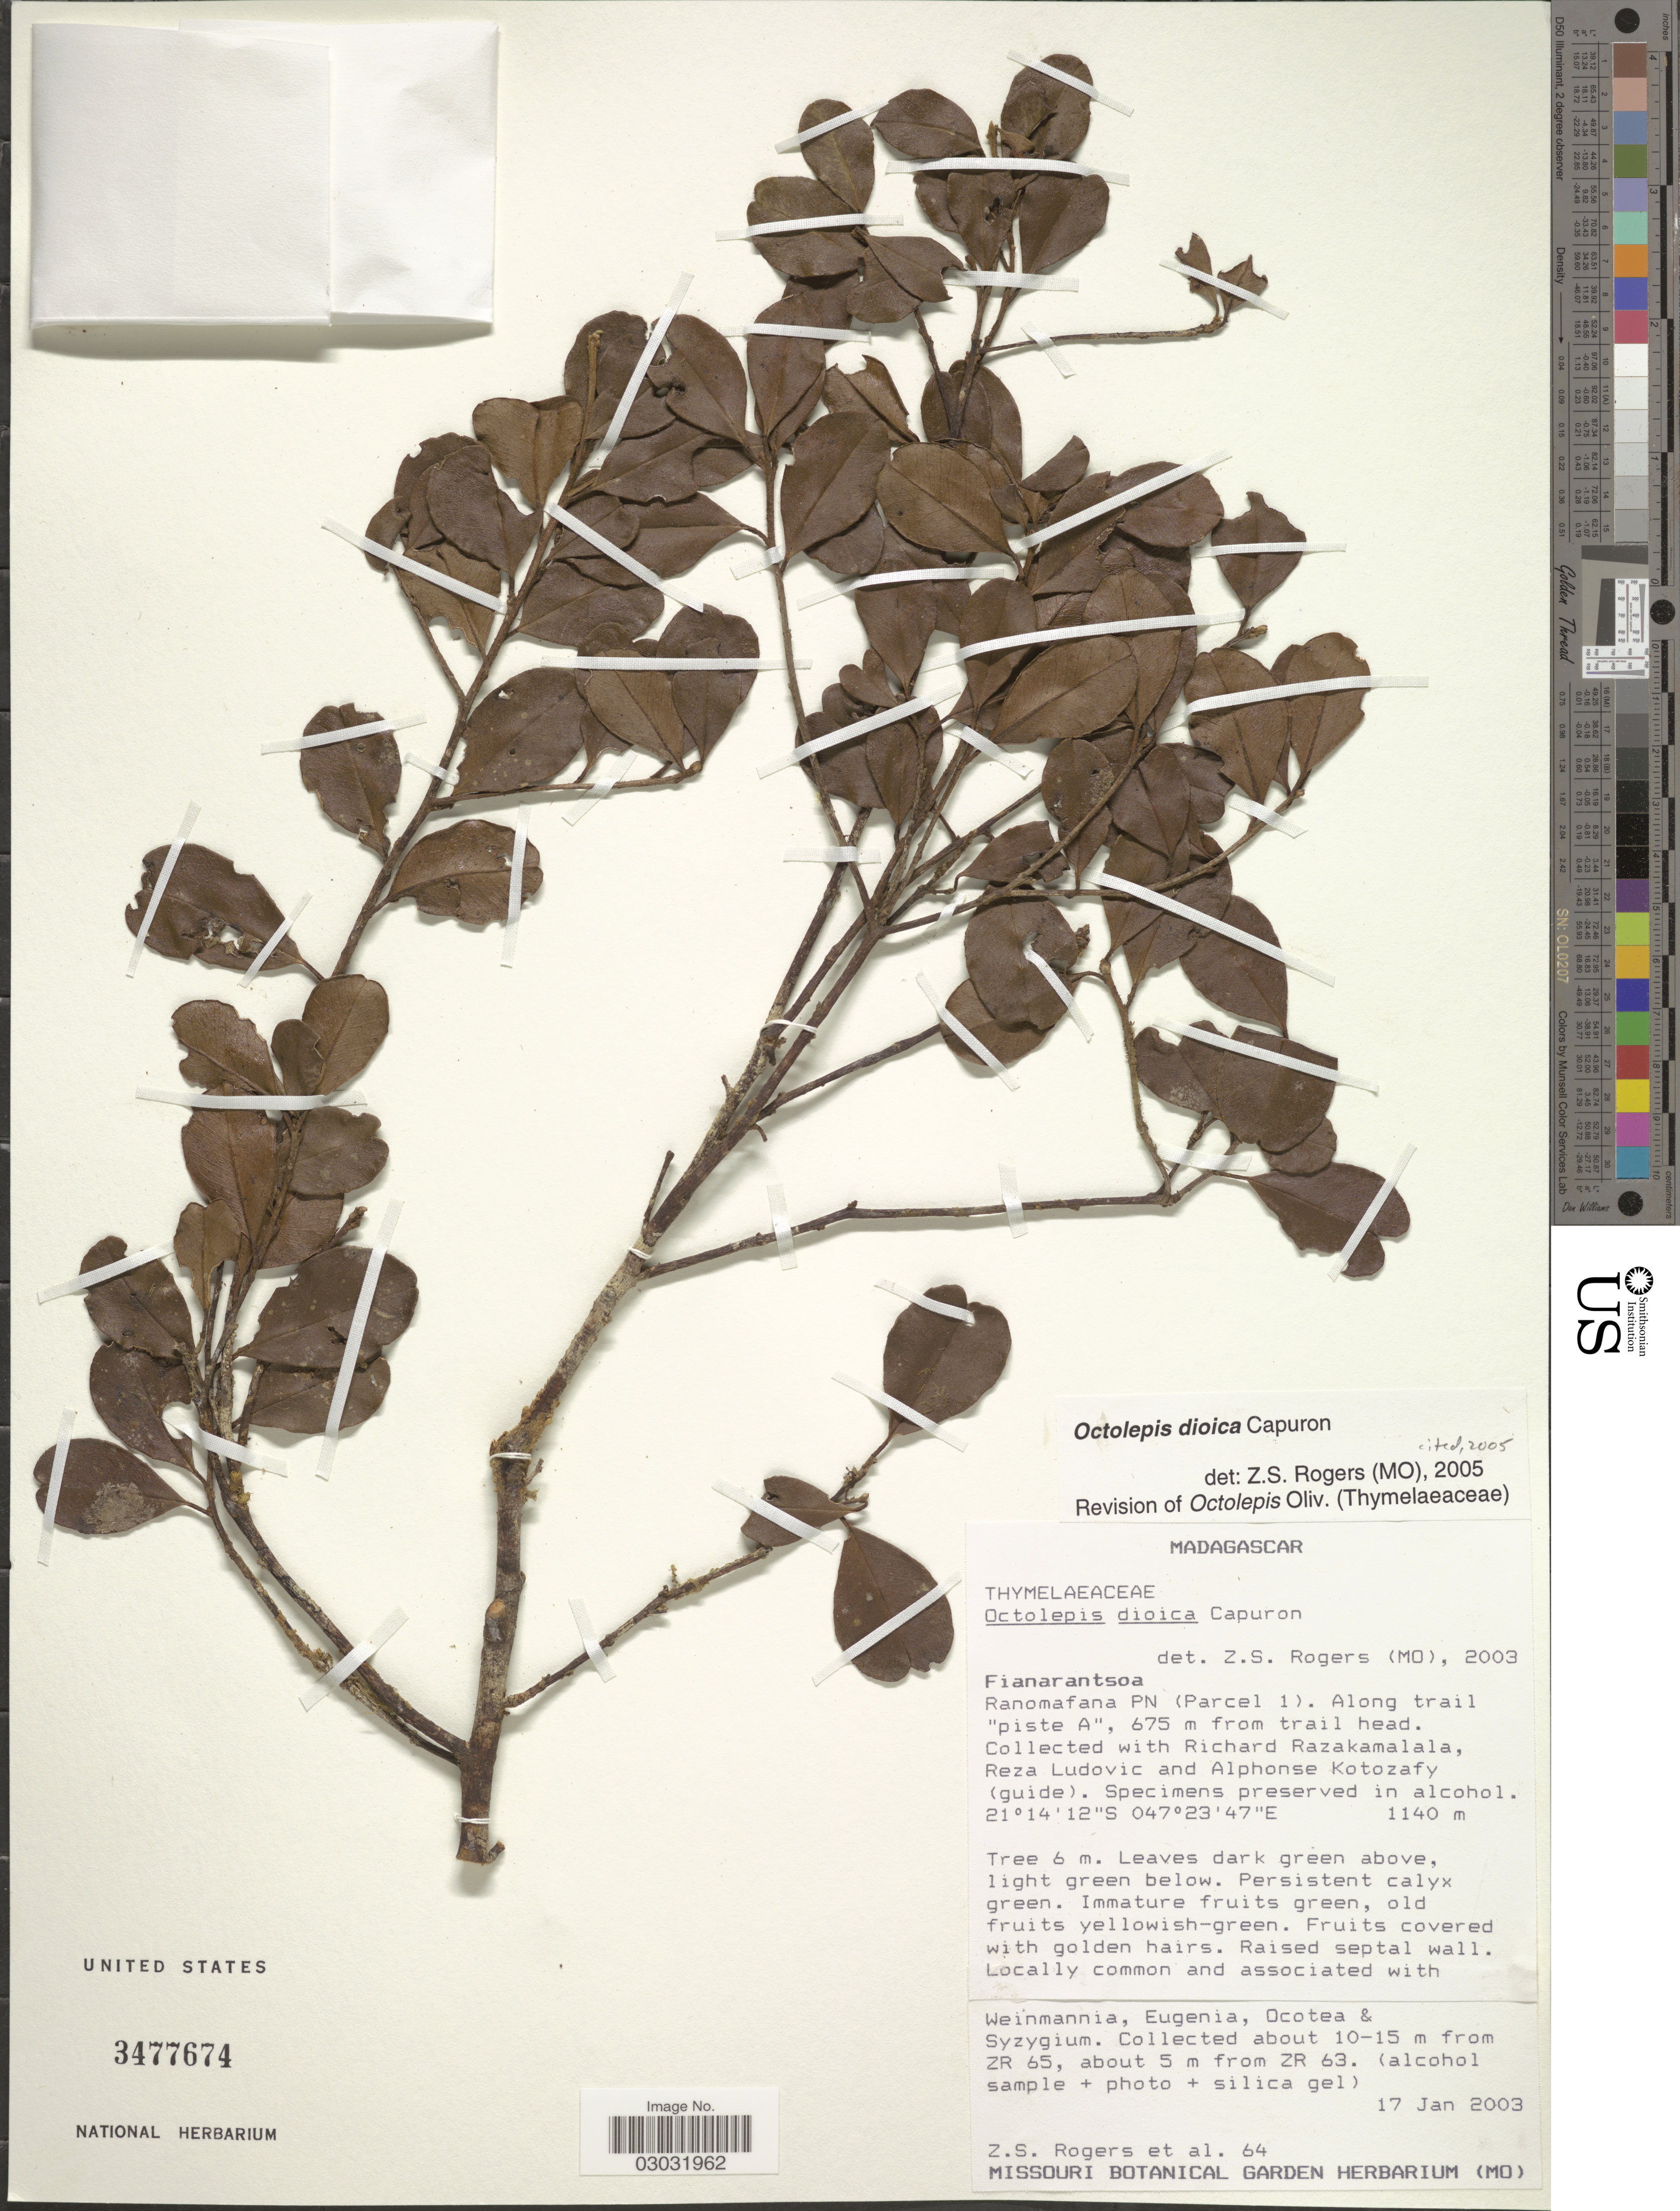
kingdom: Plantae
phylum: Tracheophyta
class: Magnoliopsida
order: Malvales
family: Thymelaeaceae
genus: Octolepis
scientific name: Octolepis dioica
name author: Capuron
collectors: Z. S. Rogers, R. Razakamalala, R. Ludovic & A. Rakotozafy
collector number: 64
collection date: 2003-01-17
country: Madagascar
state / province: Haute Matsiatra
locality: Ranomafana PN (Parcel 1). Along trail "piste A", 675 m from trail head.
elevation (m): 1140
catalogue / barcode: US 3477674